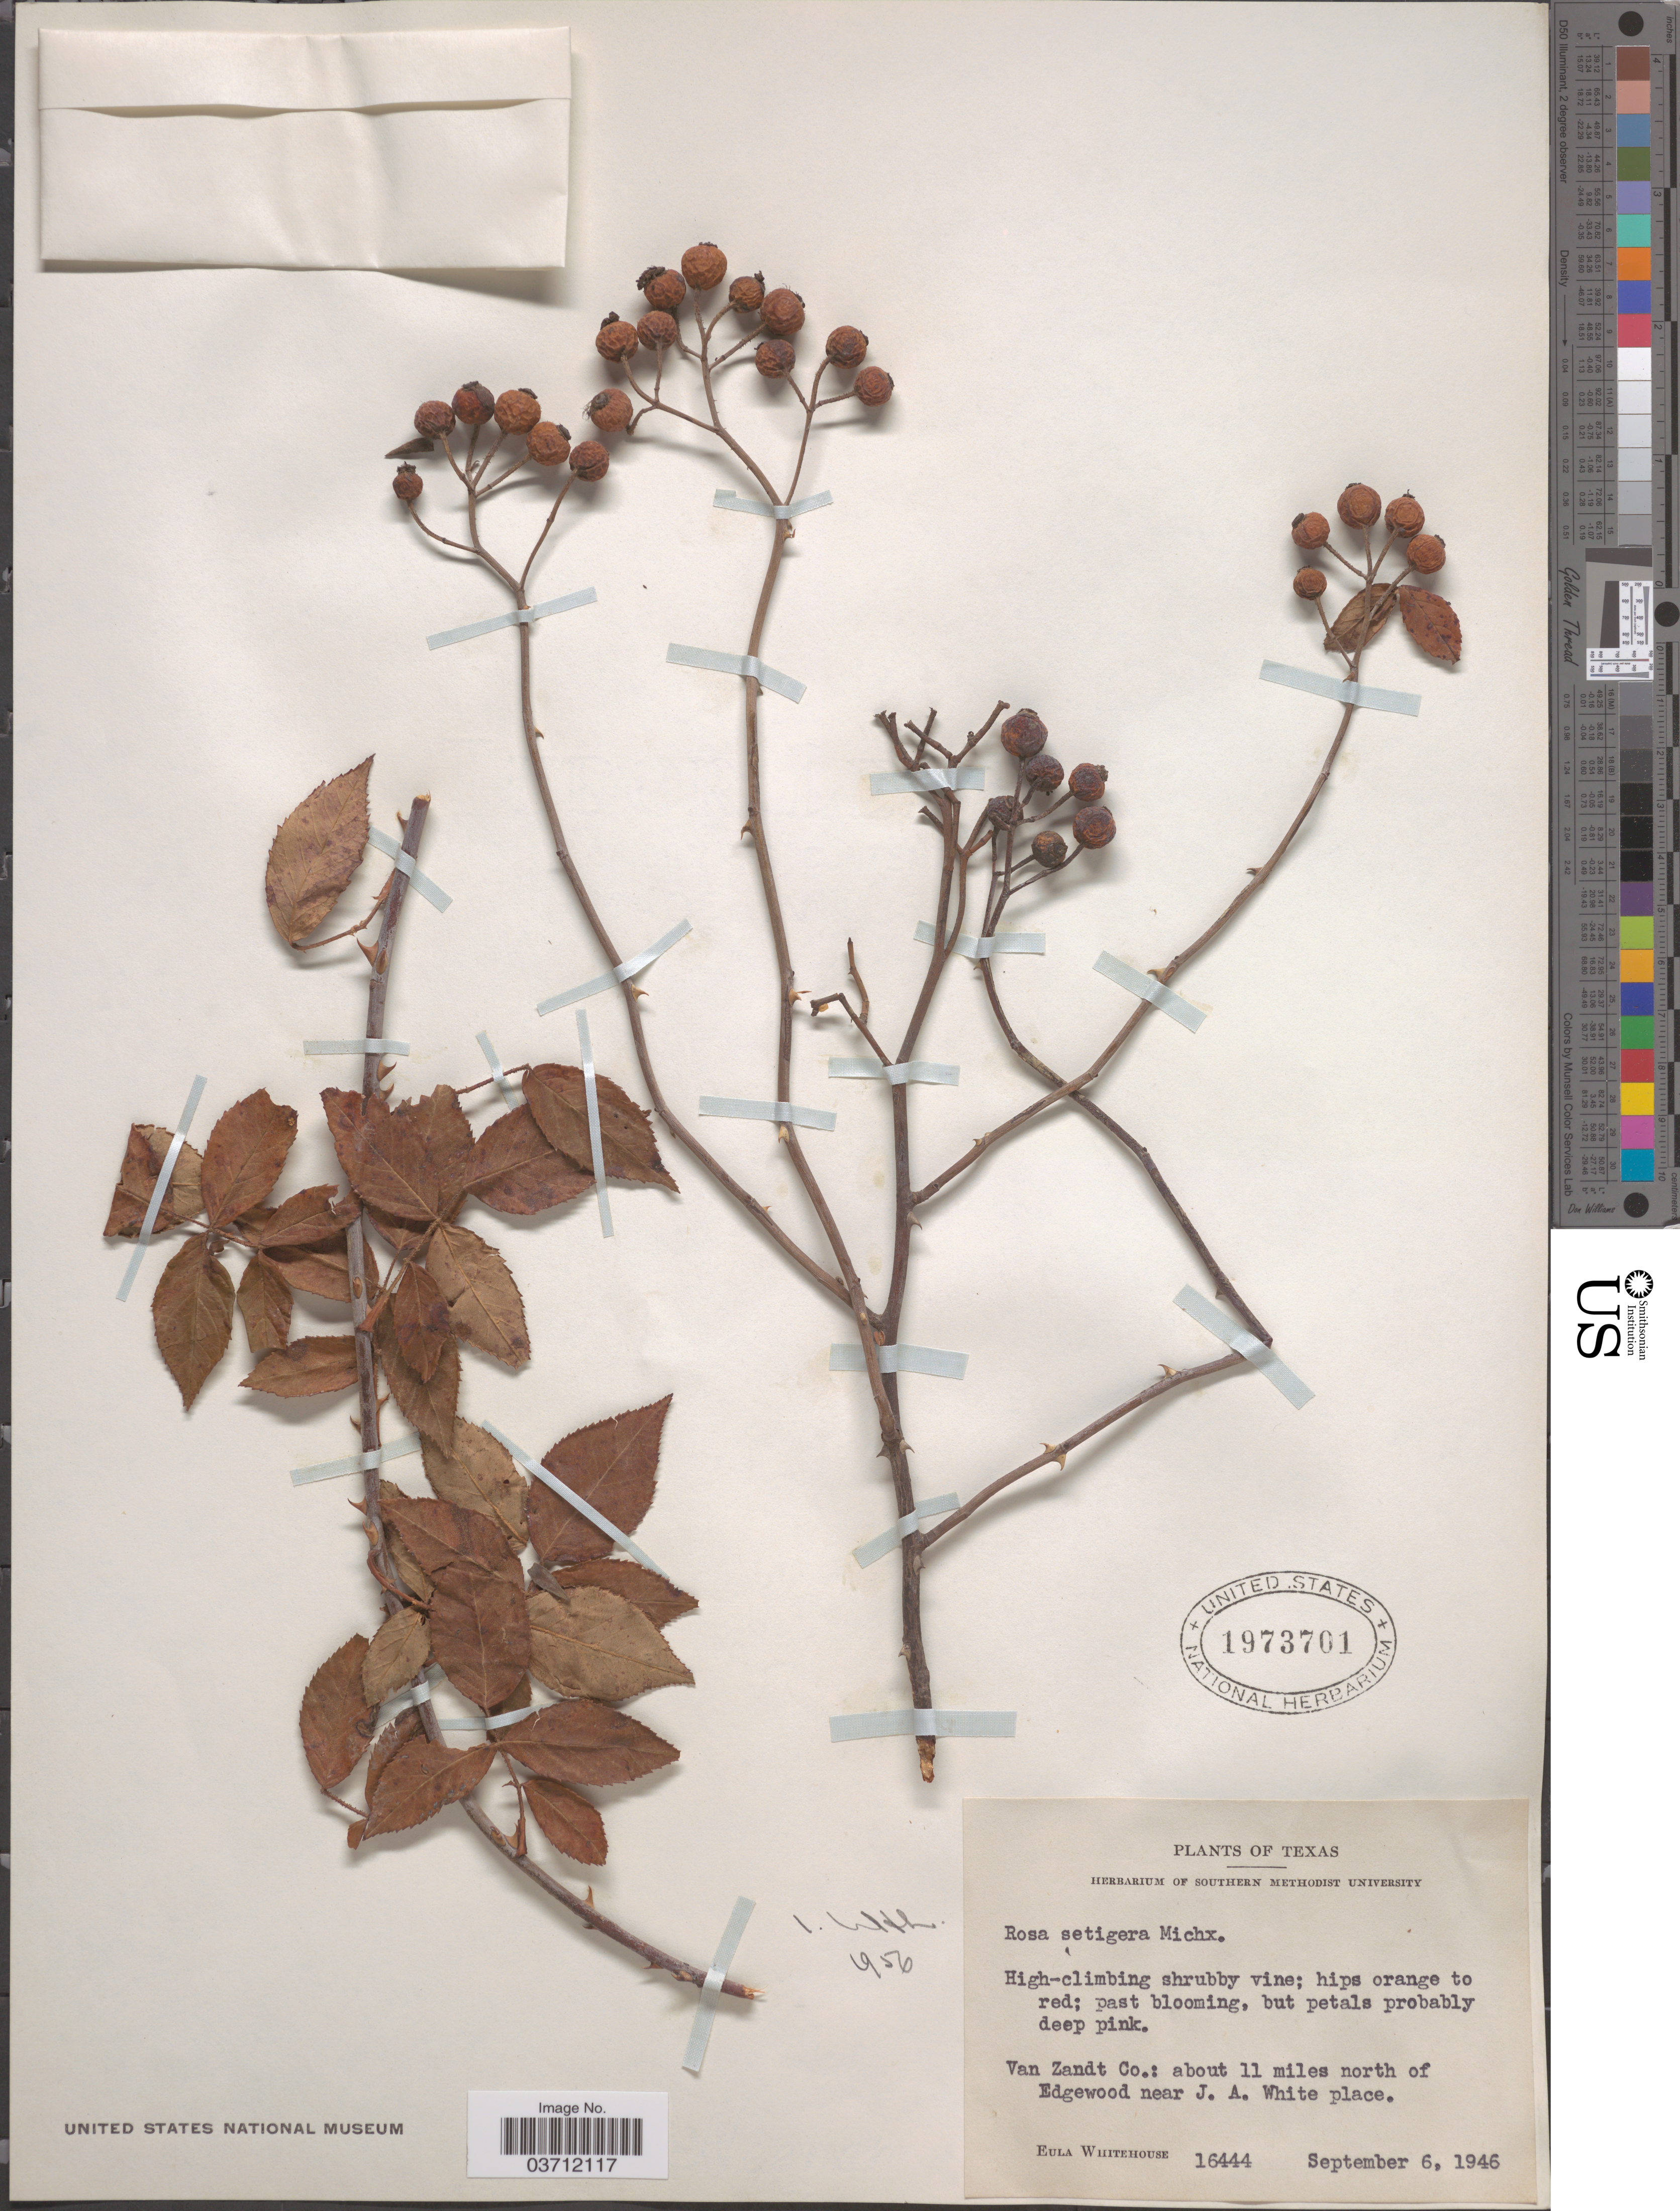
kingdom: Plantae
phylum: Tracheophyta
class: Magnoliopsida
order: Rosales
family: Rosaceae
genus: Rosa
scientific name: Rosa setigera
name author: Michx.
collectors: E. Whitehouse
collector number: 16444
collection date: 1946-09-06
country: United States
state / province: Texas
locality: Van Zandt Co.: about 11 miles north of Edgewood near J. A. White place.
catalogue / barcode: US 1973701